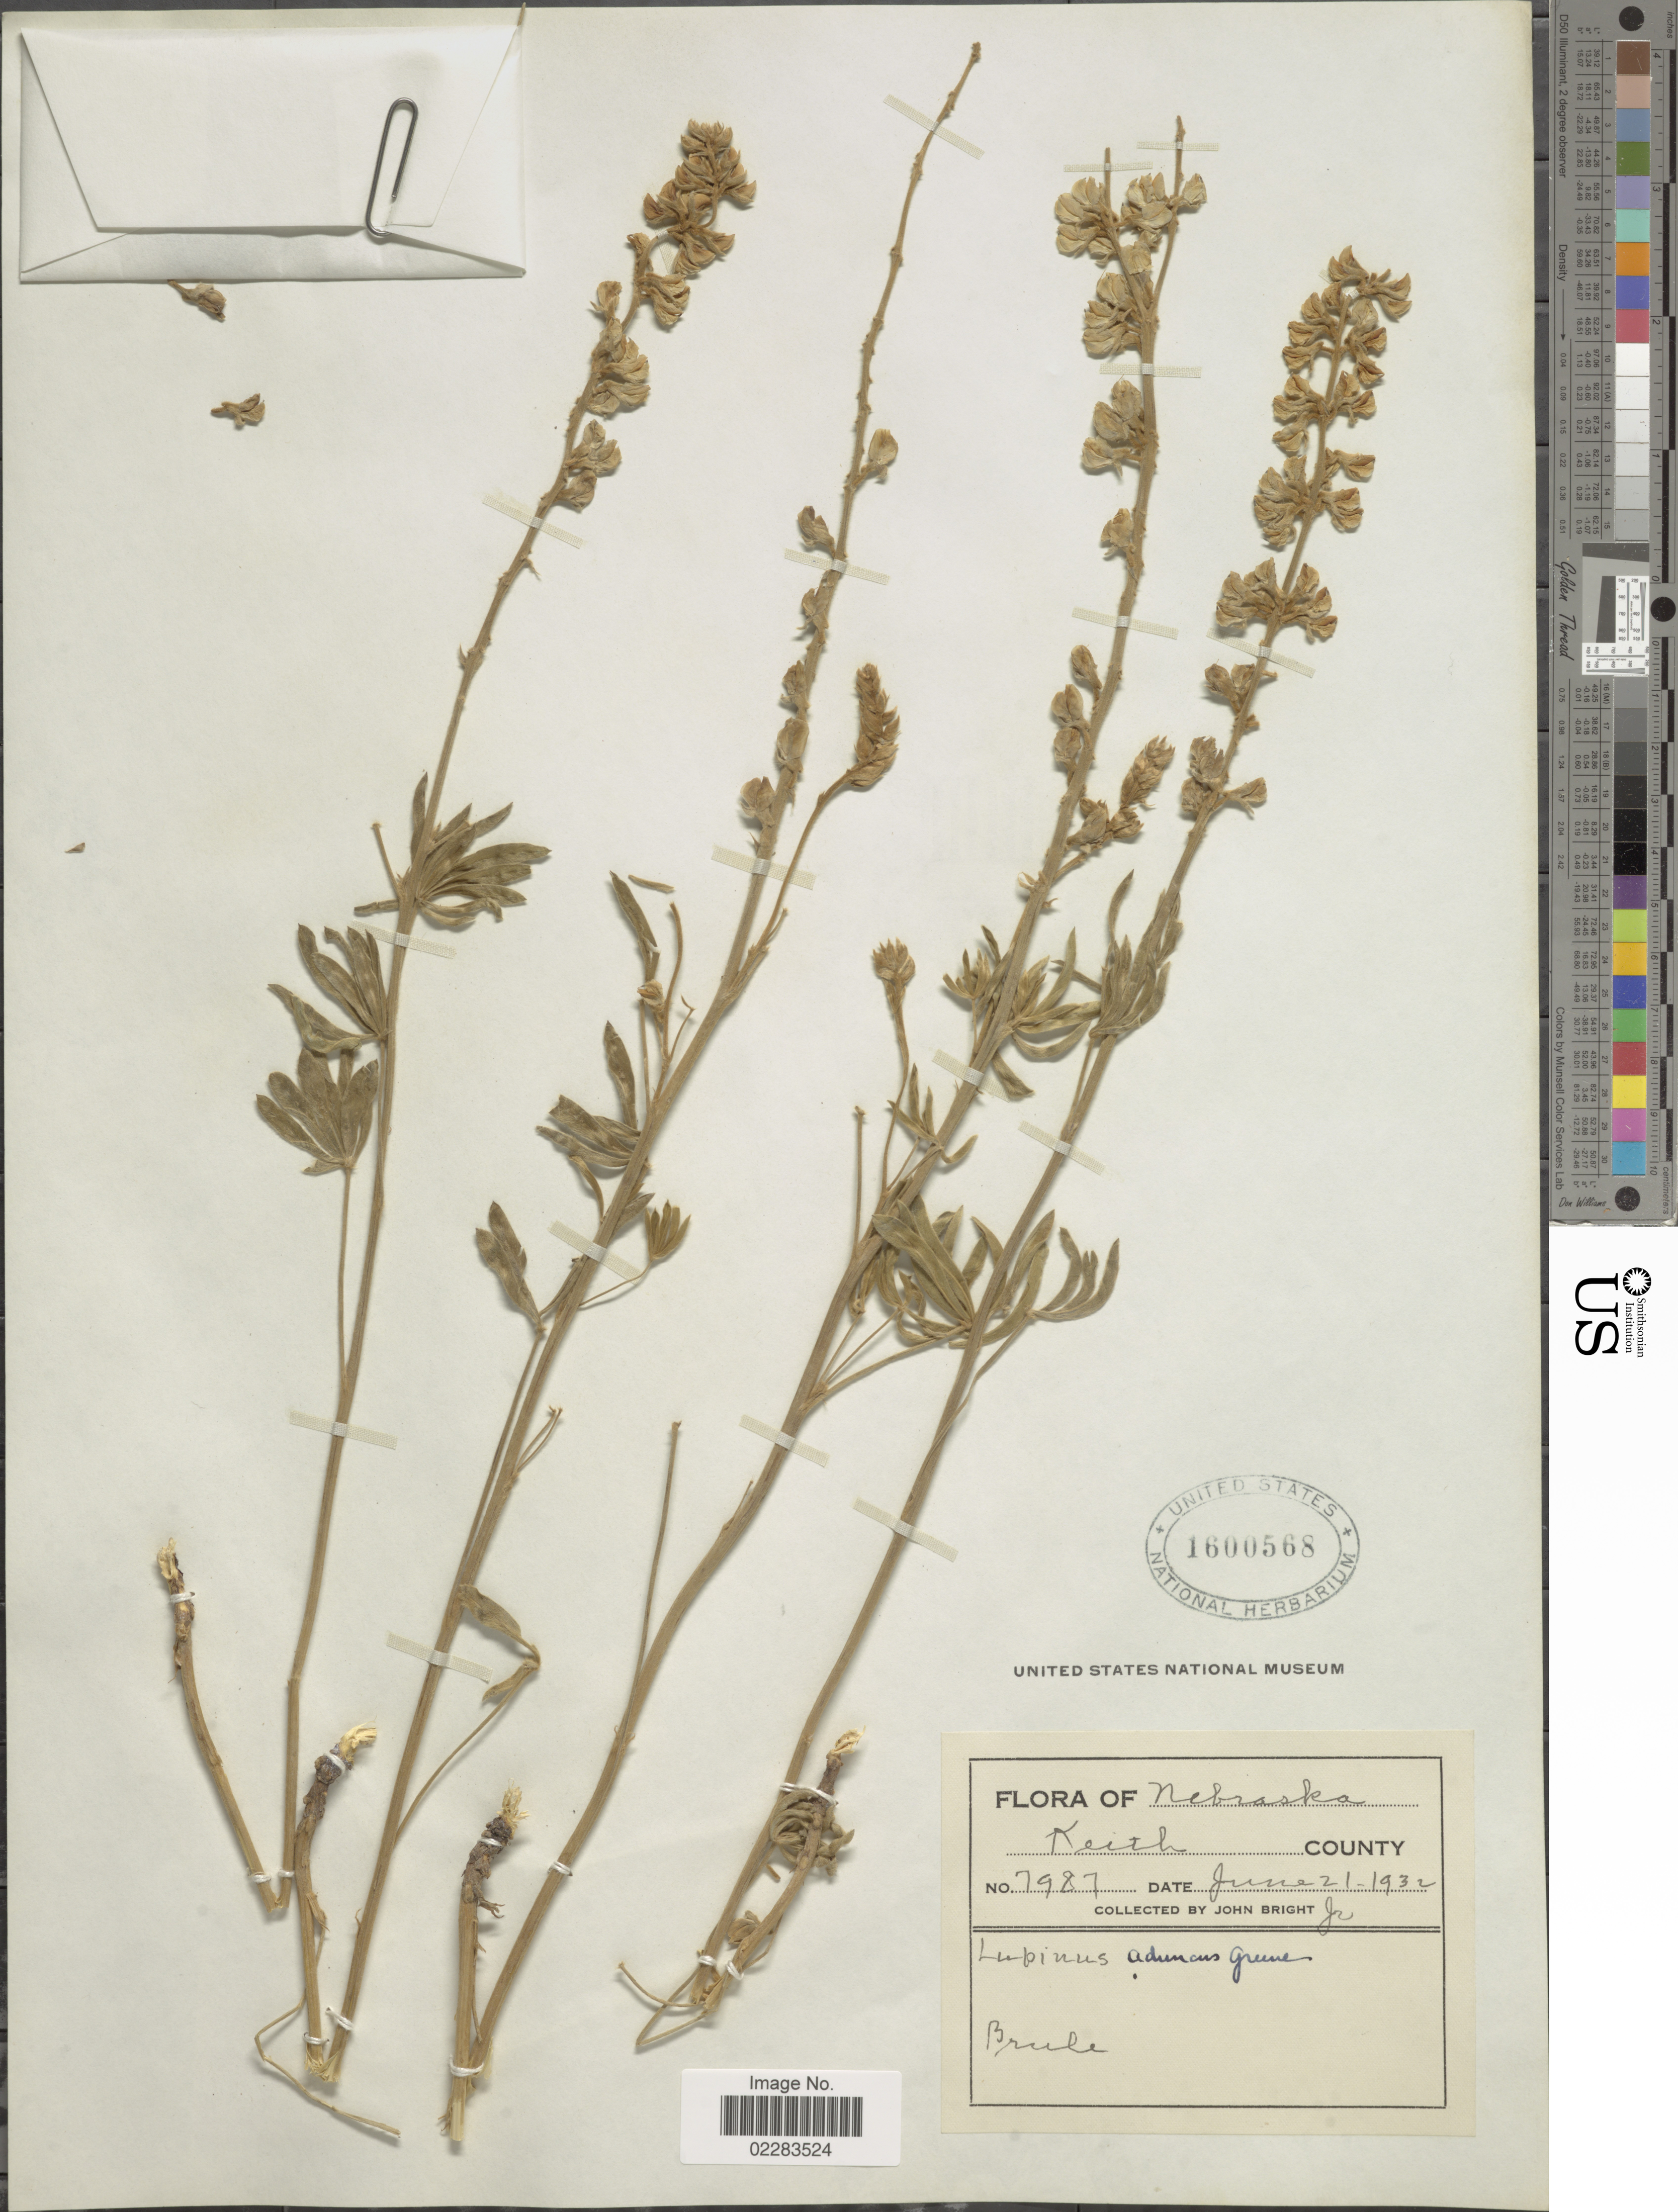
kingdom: Plantae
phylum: Tracheophyta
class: Magnoliopsida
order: Fabales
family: Fabaceae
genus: Lupinus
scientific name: Lupinus aduncus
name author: Greene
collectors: J. Bright Jr.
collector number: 7987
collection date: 1932-06-21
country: United States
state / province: Nebraska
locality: Keith County. Brule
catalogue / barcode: US 1600568